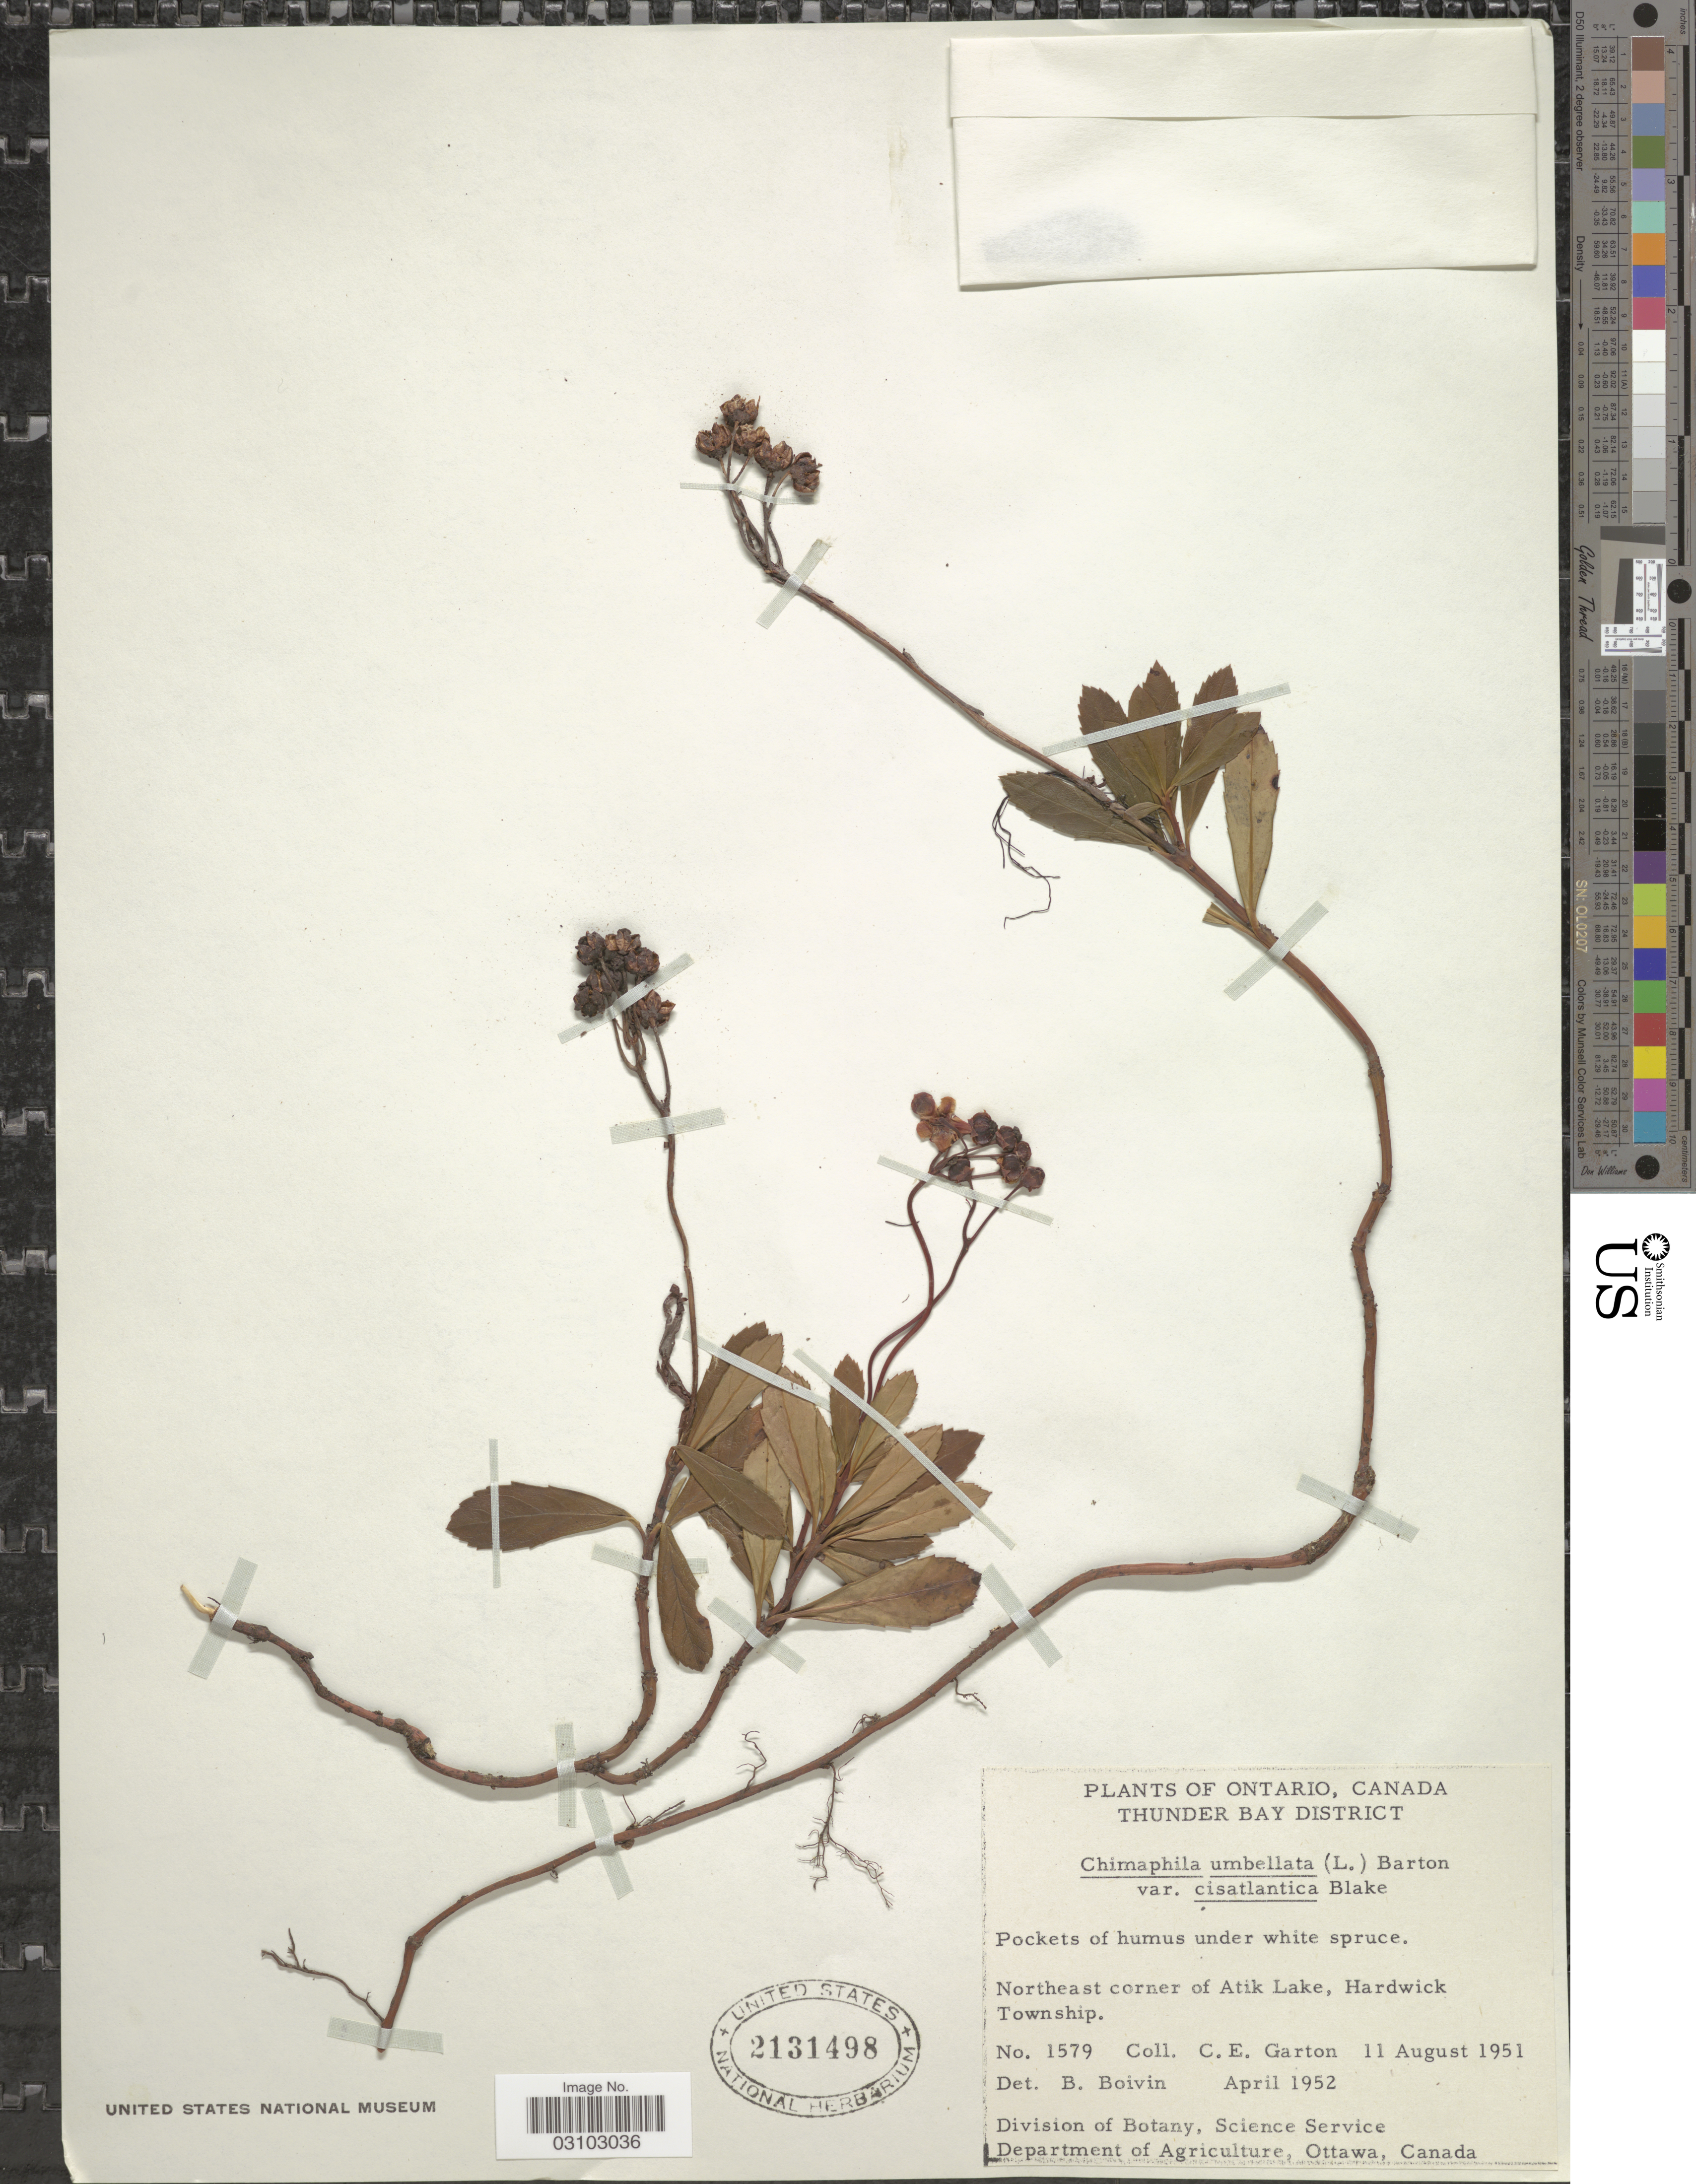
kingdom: Plantae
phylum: Tracheophyta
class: Magnoliopsida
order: Ericales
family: Ericaceae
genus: Chimaphila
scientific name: Chimaphila umbellata subsp. cisatlantica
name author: (S.F. Blake) Hultén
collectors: C. E. Garton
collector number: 1579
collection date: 1951-08-11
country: Canada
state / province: Ontario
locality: Thunder Bay District. Northeast corner of Atik Lake, Hardwick Township.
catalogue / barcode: US 2131498